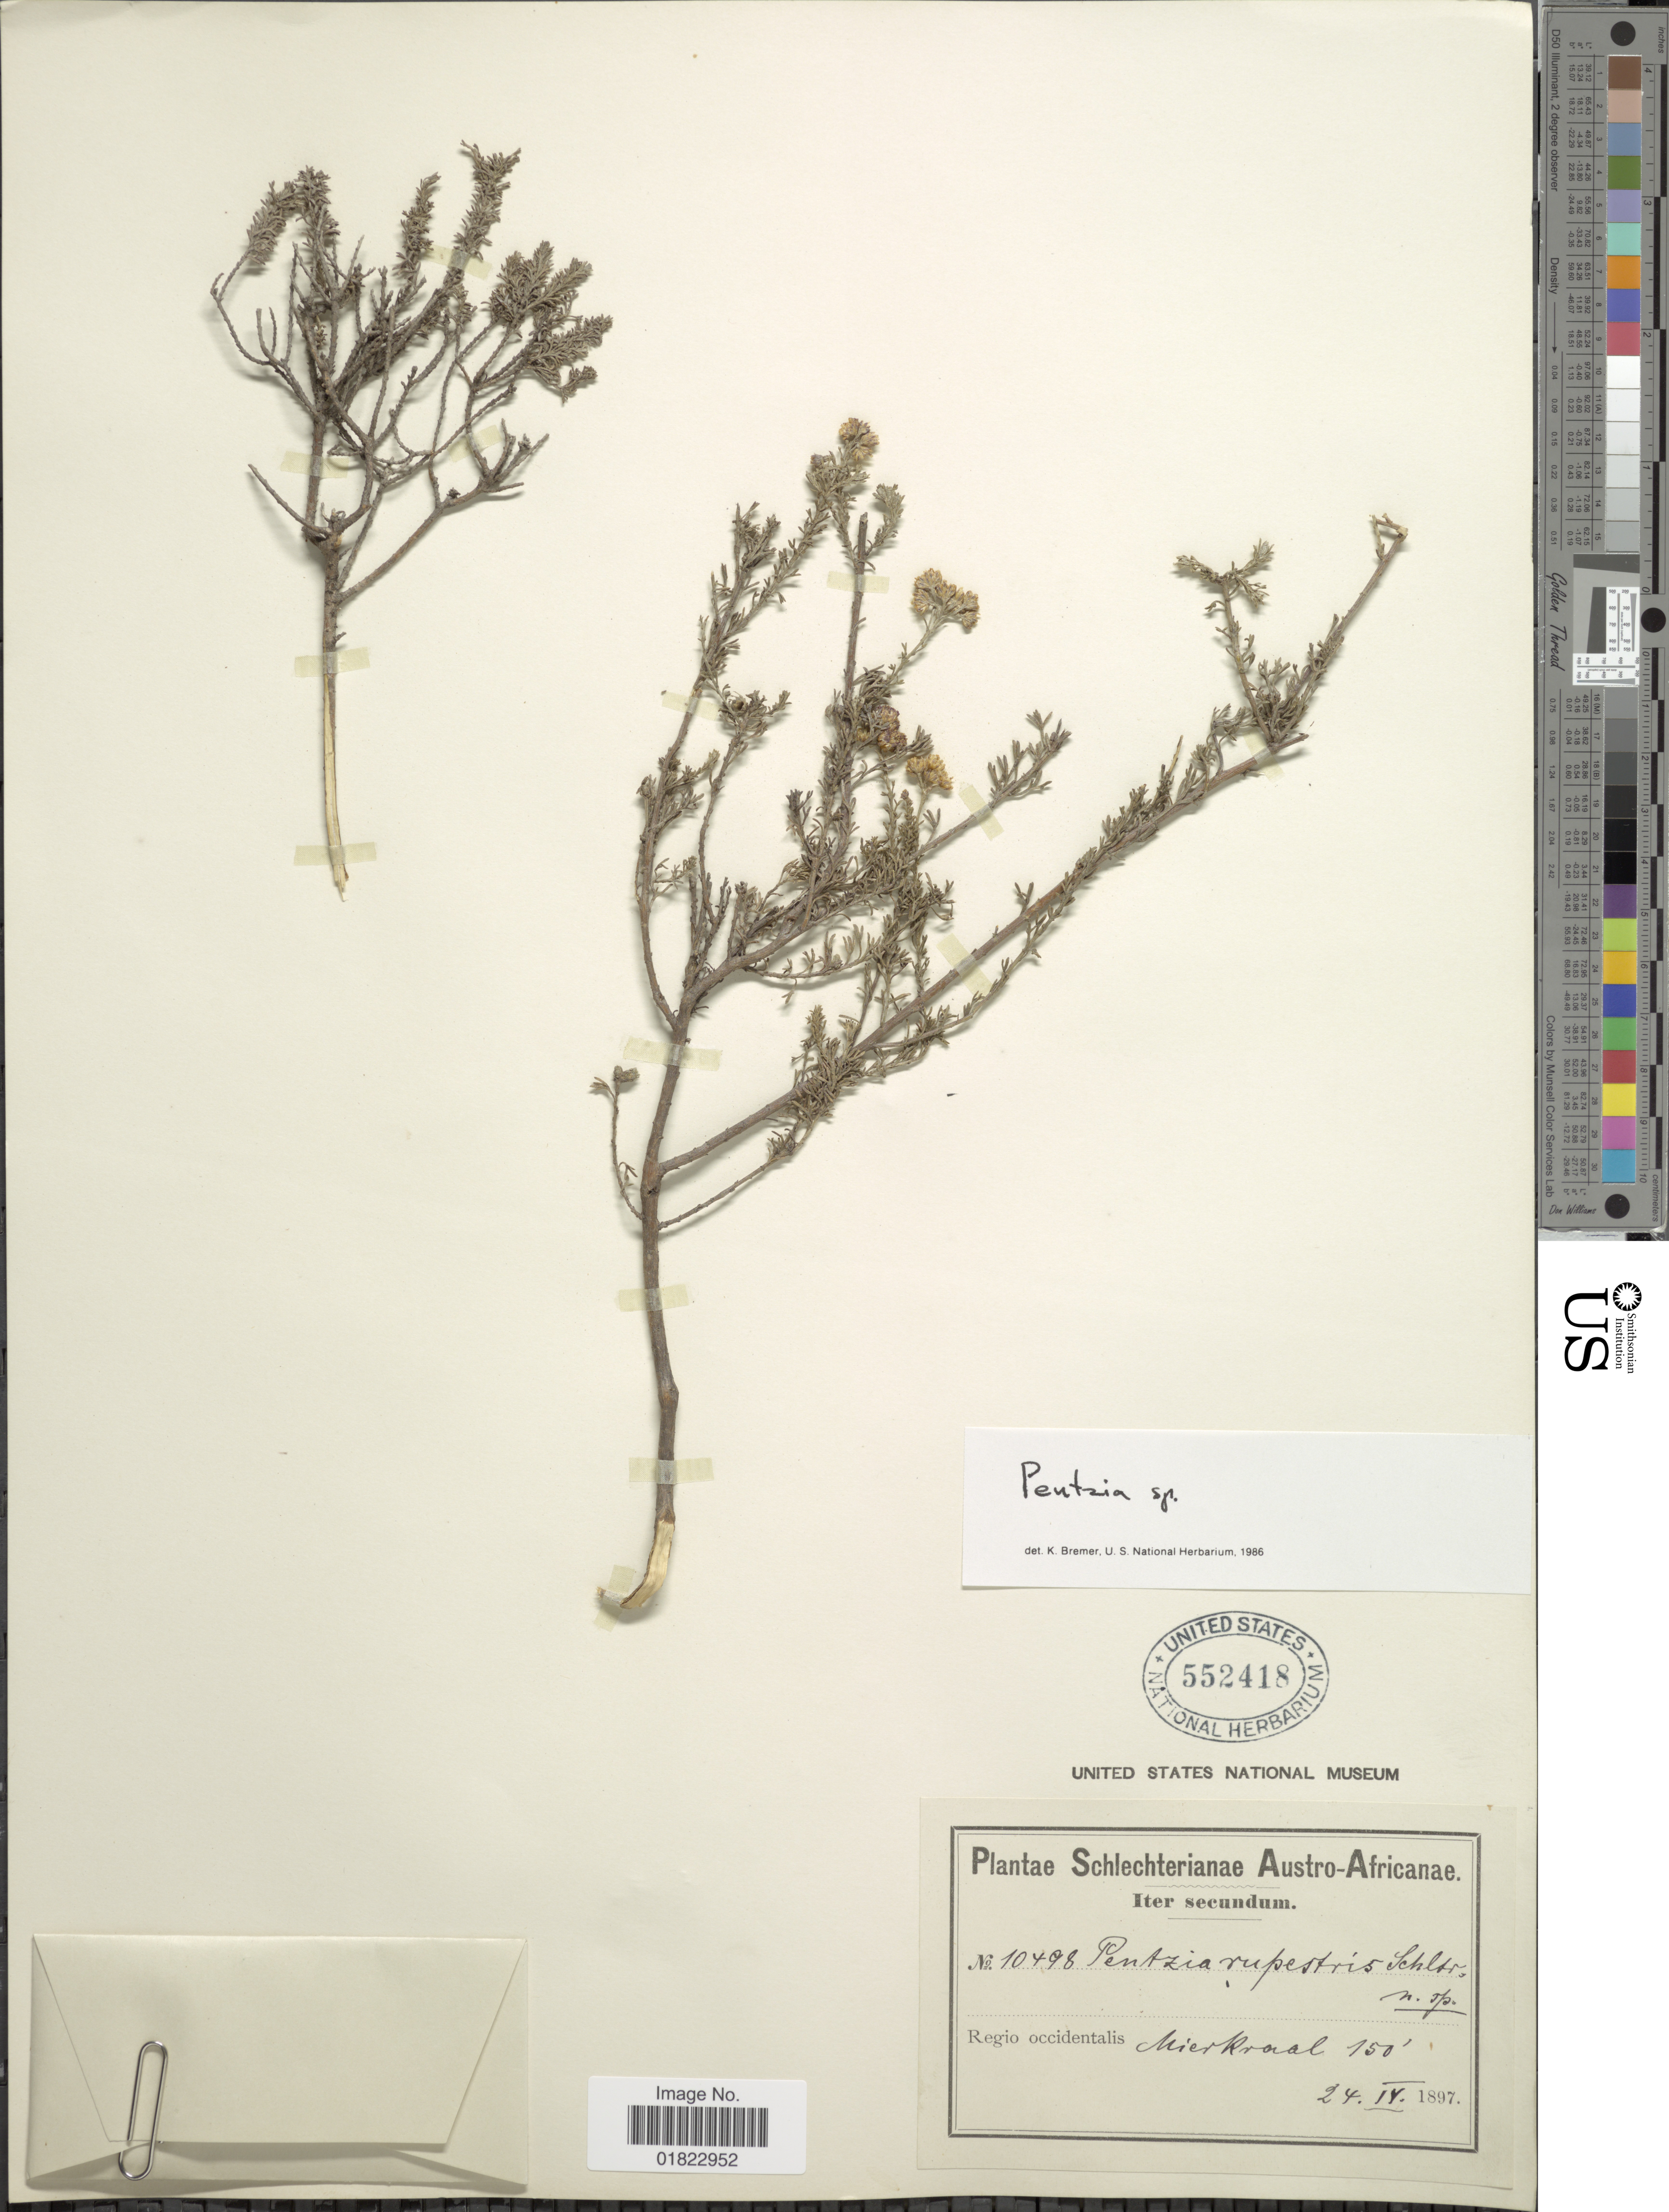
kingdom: Plantae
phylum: Tracheophyta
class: Magnoliopsida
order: Asterales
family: Asteraceae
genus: Pentzia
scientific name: Pentzia sp.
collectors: Schlechter, --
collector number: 10498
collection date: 1897-09-24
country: South Africa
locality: Austro-Africanae. Regio occidentalis, Mierkraal.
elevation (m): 46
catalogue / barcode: US 552418